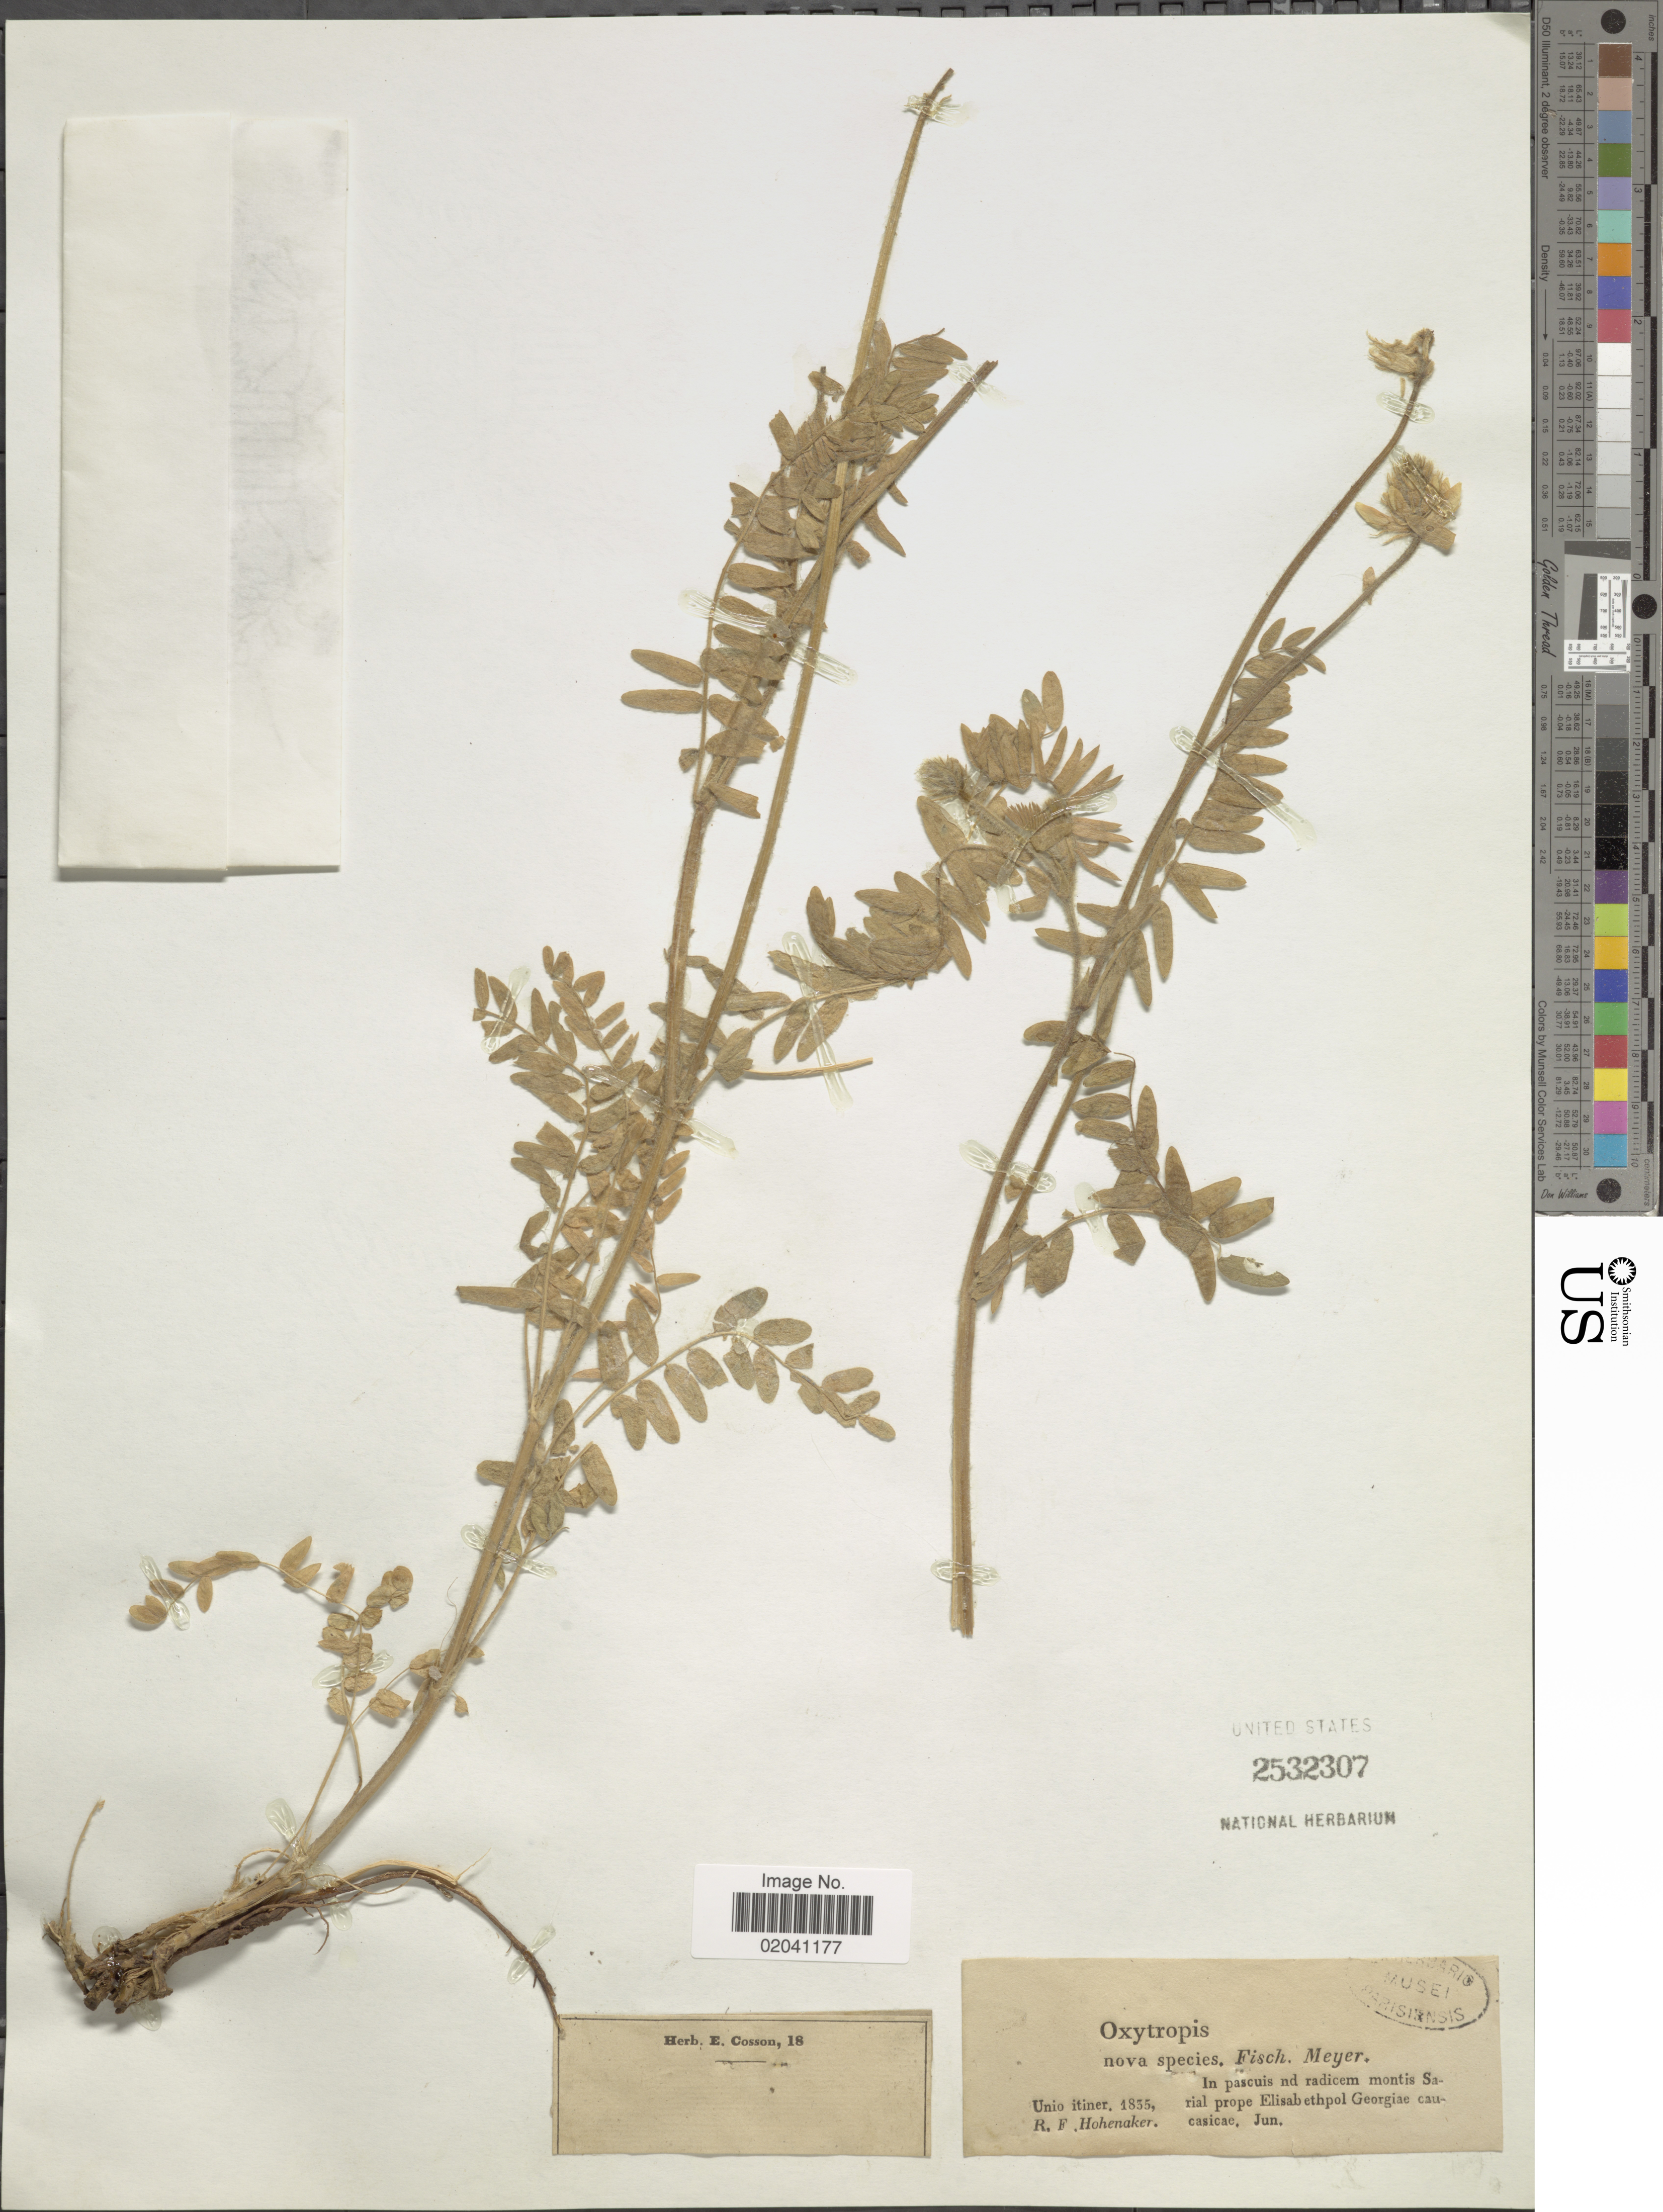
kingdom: Plantae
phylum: Tracheophyta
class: Magnoliopsida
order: Fabales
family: Fabaceae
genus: Oxytropis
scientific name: Oxytropis sp.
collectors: R. Hohenaker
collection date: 1835-06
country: Georgia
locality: In pascuis nd radicem montis Sarial prope Elisabethpol Georgiae caucasicae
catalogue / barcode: US 2532307